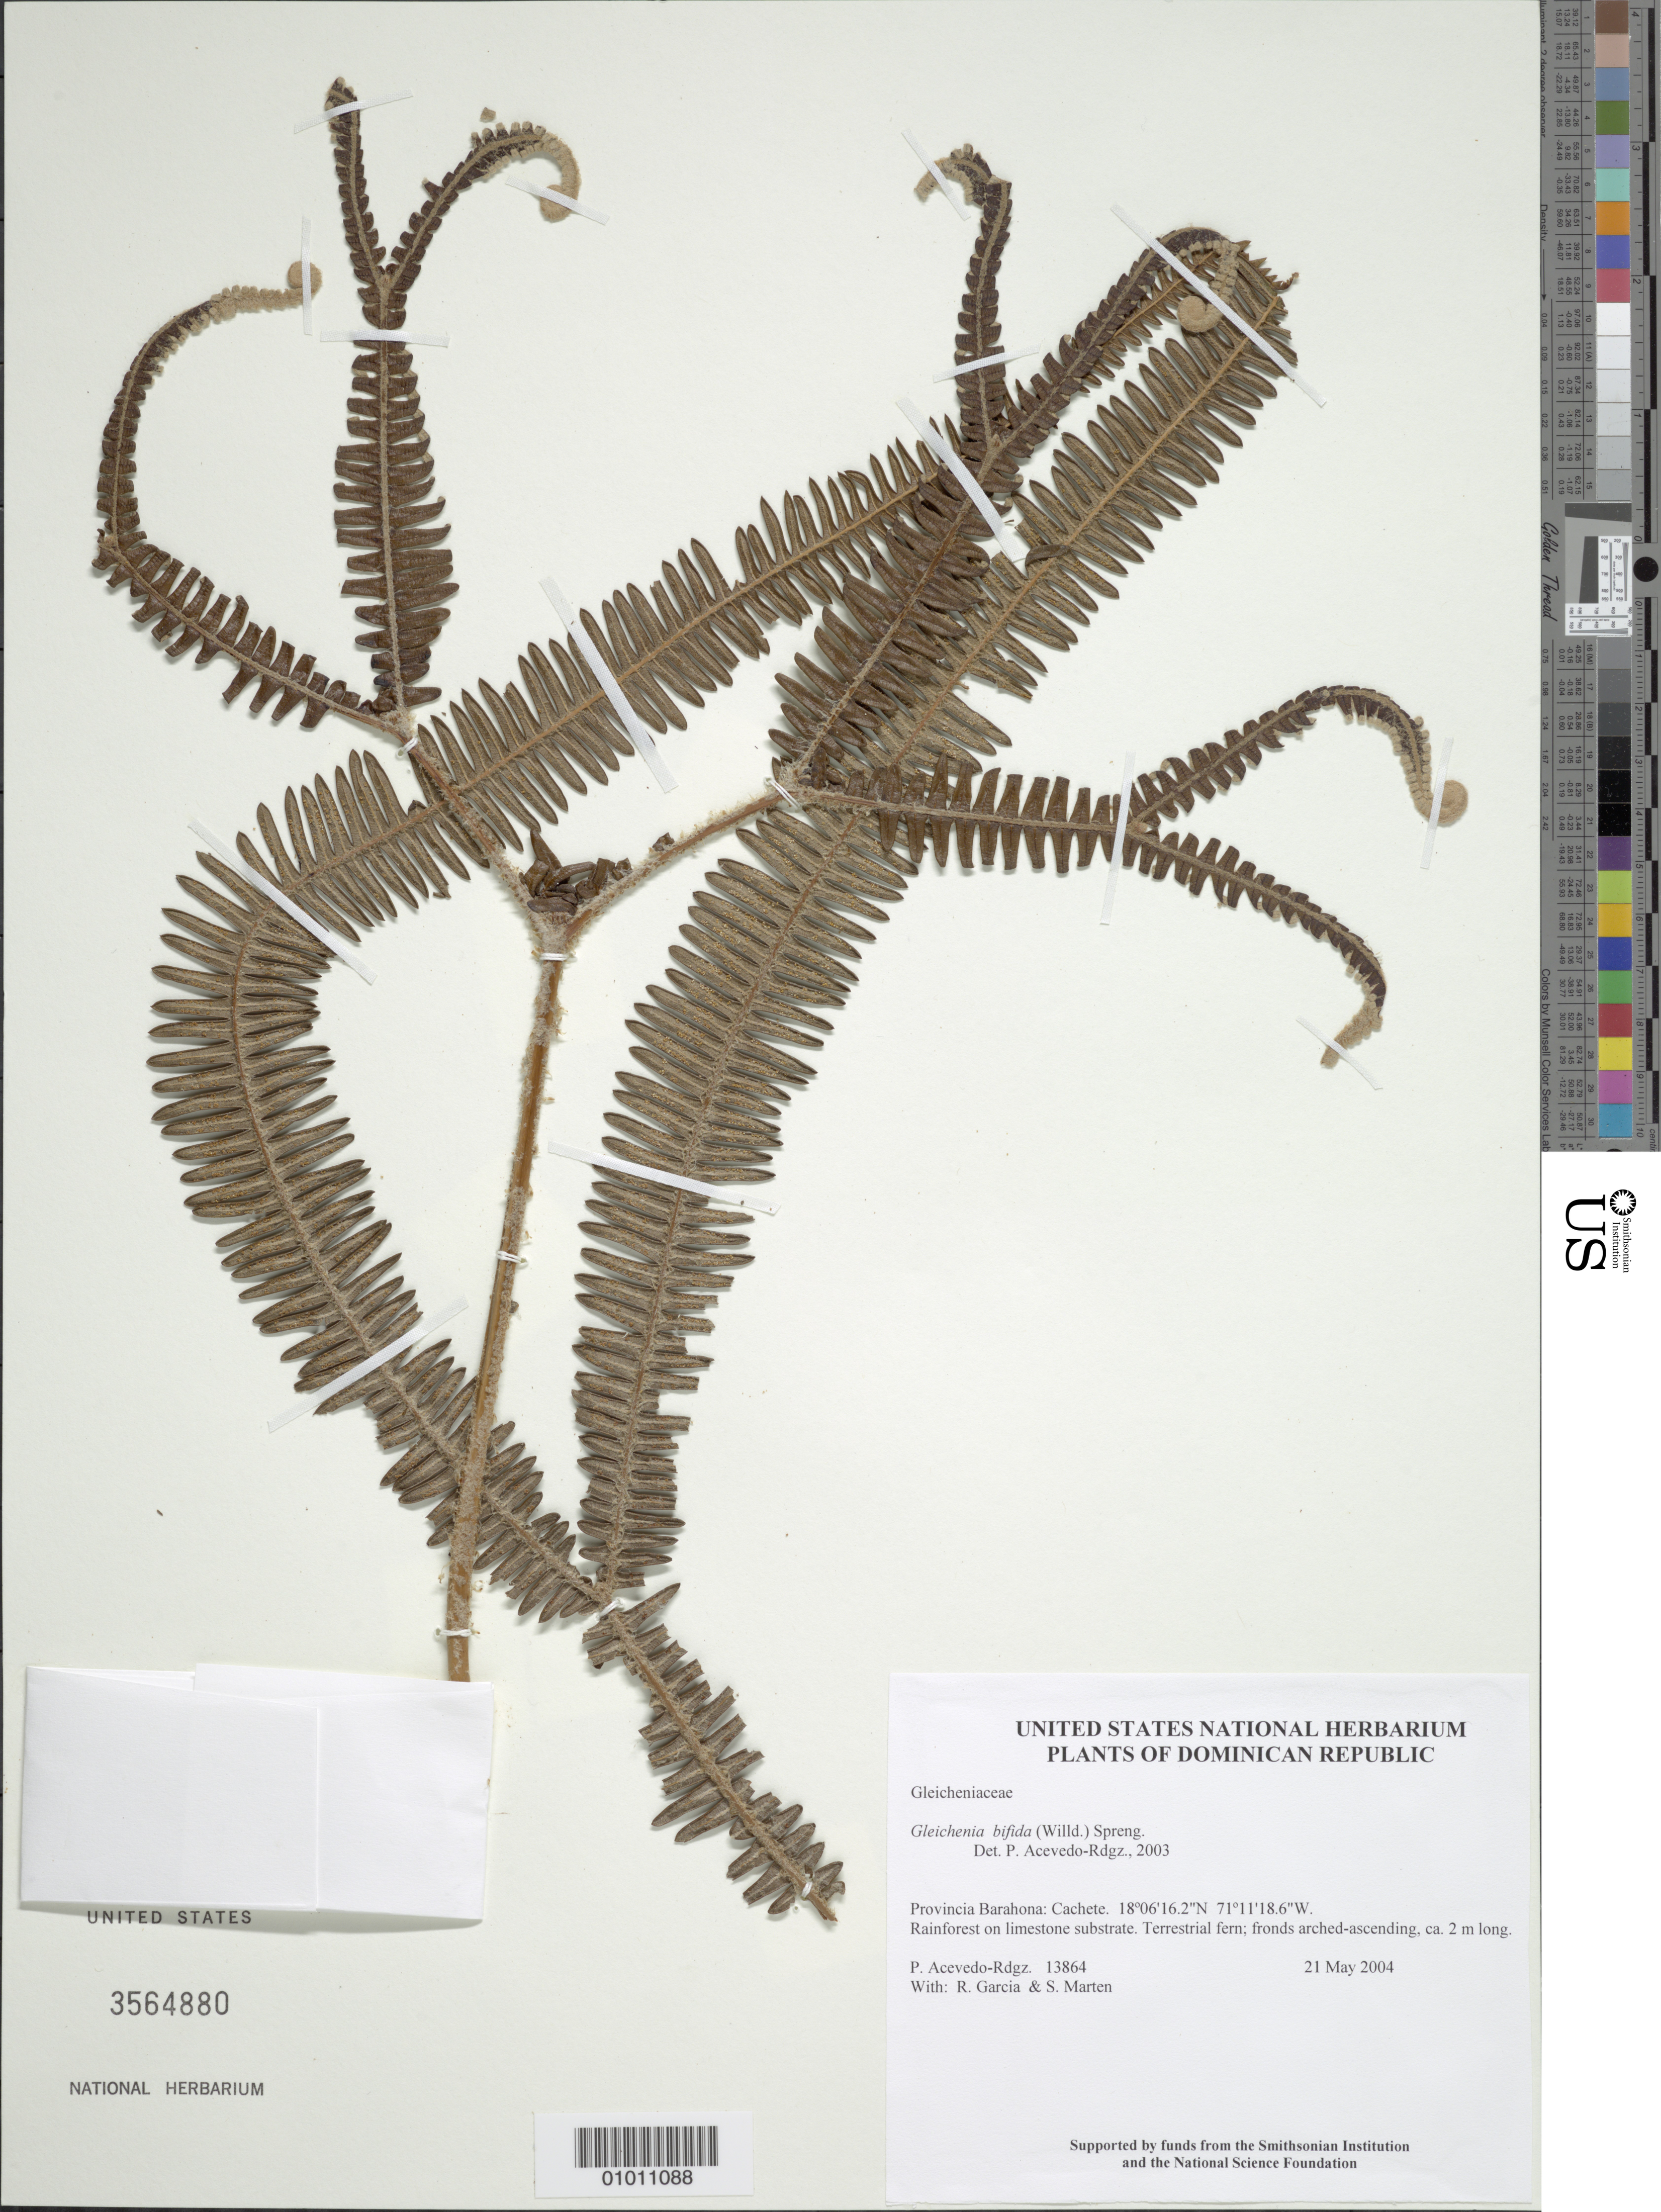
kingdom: Plantae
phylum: Tracheophyta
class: Polypodiopsida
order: Gleicheniales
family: Gleicheniaceae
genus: Sticherus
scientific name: Sticherus bifidus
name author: (Willd.) Ching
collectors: P. Acevedo-Rodr., R. G. García & S. Marten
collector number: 13864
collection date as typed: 21 May 2004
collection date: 2004-05-21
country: Dominican Republic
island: Hispaniola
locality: Provincia Barahona: Cachete.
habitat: Rainforest on limestone substrate.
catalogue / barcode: US 3564880